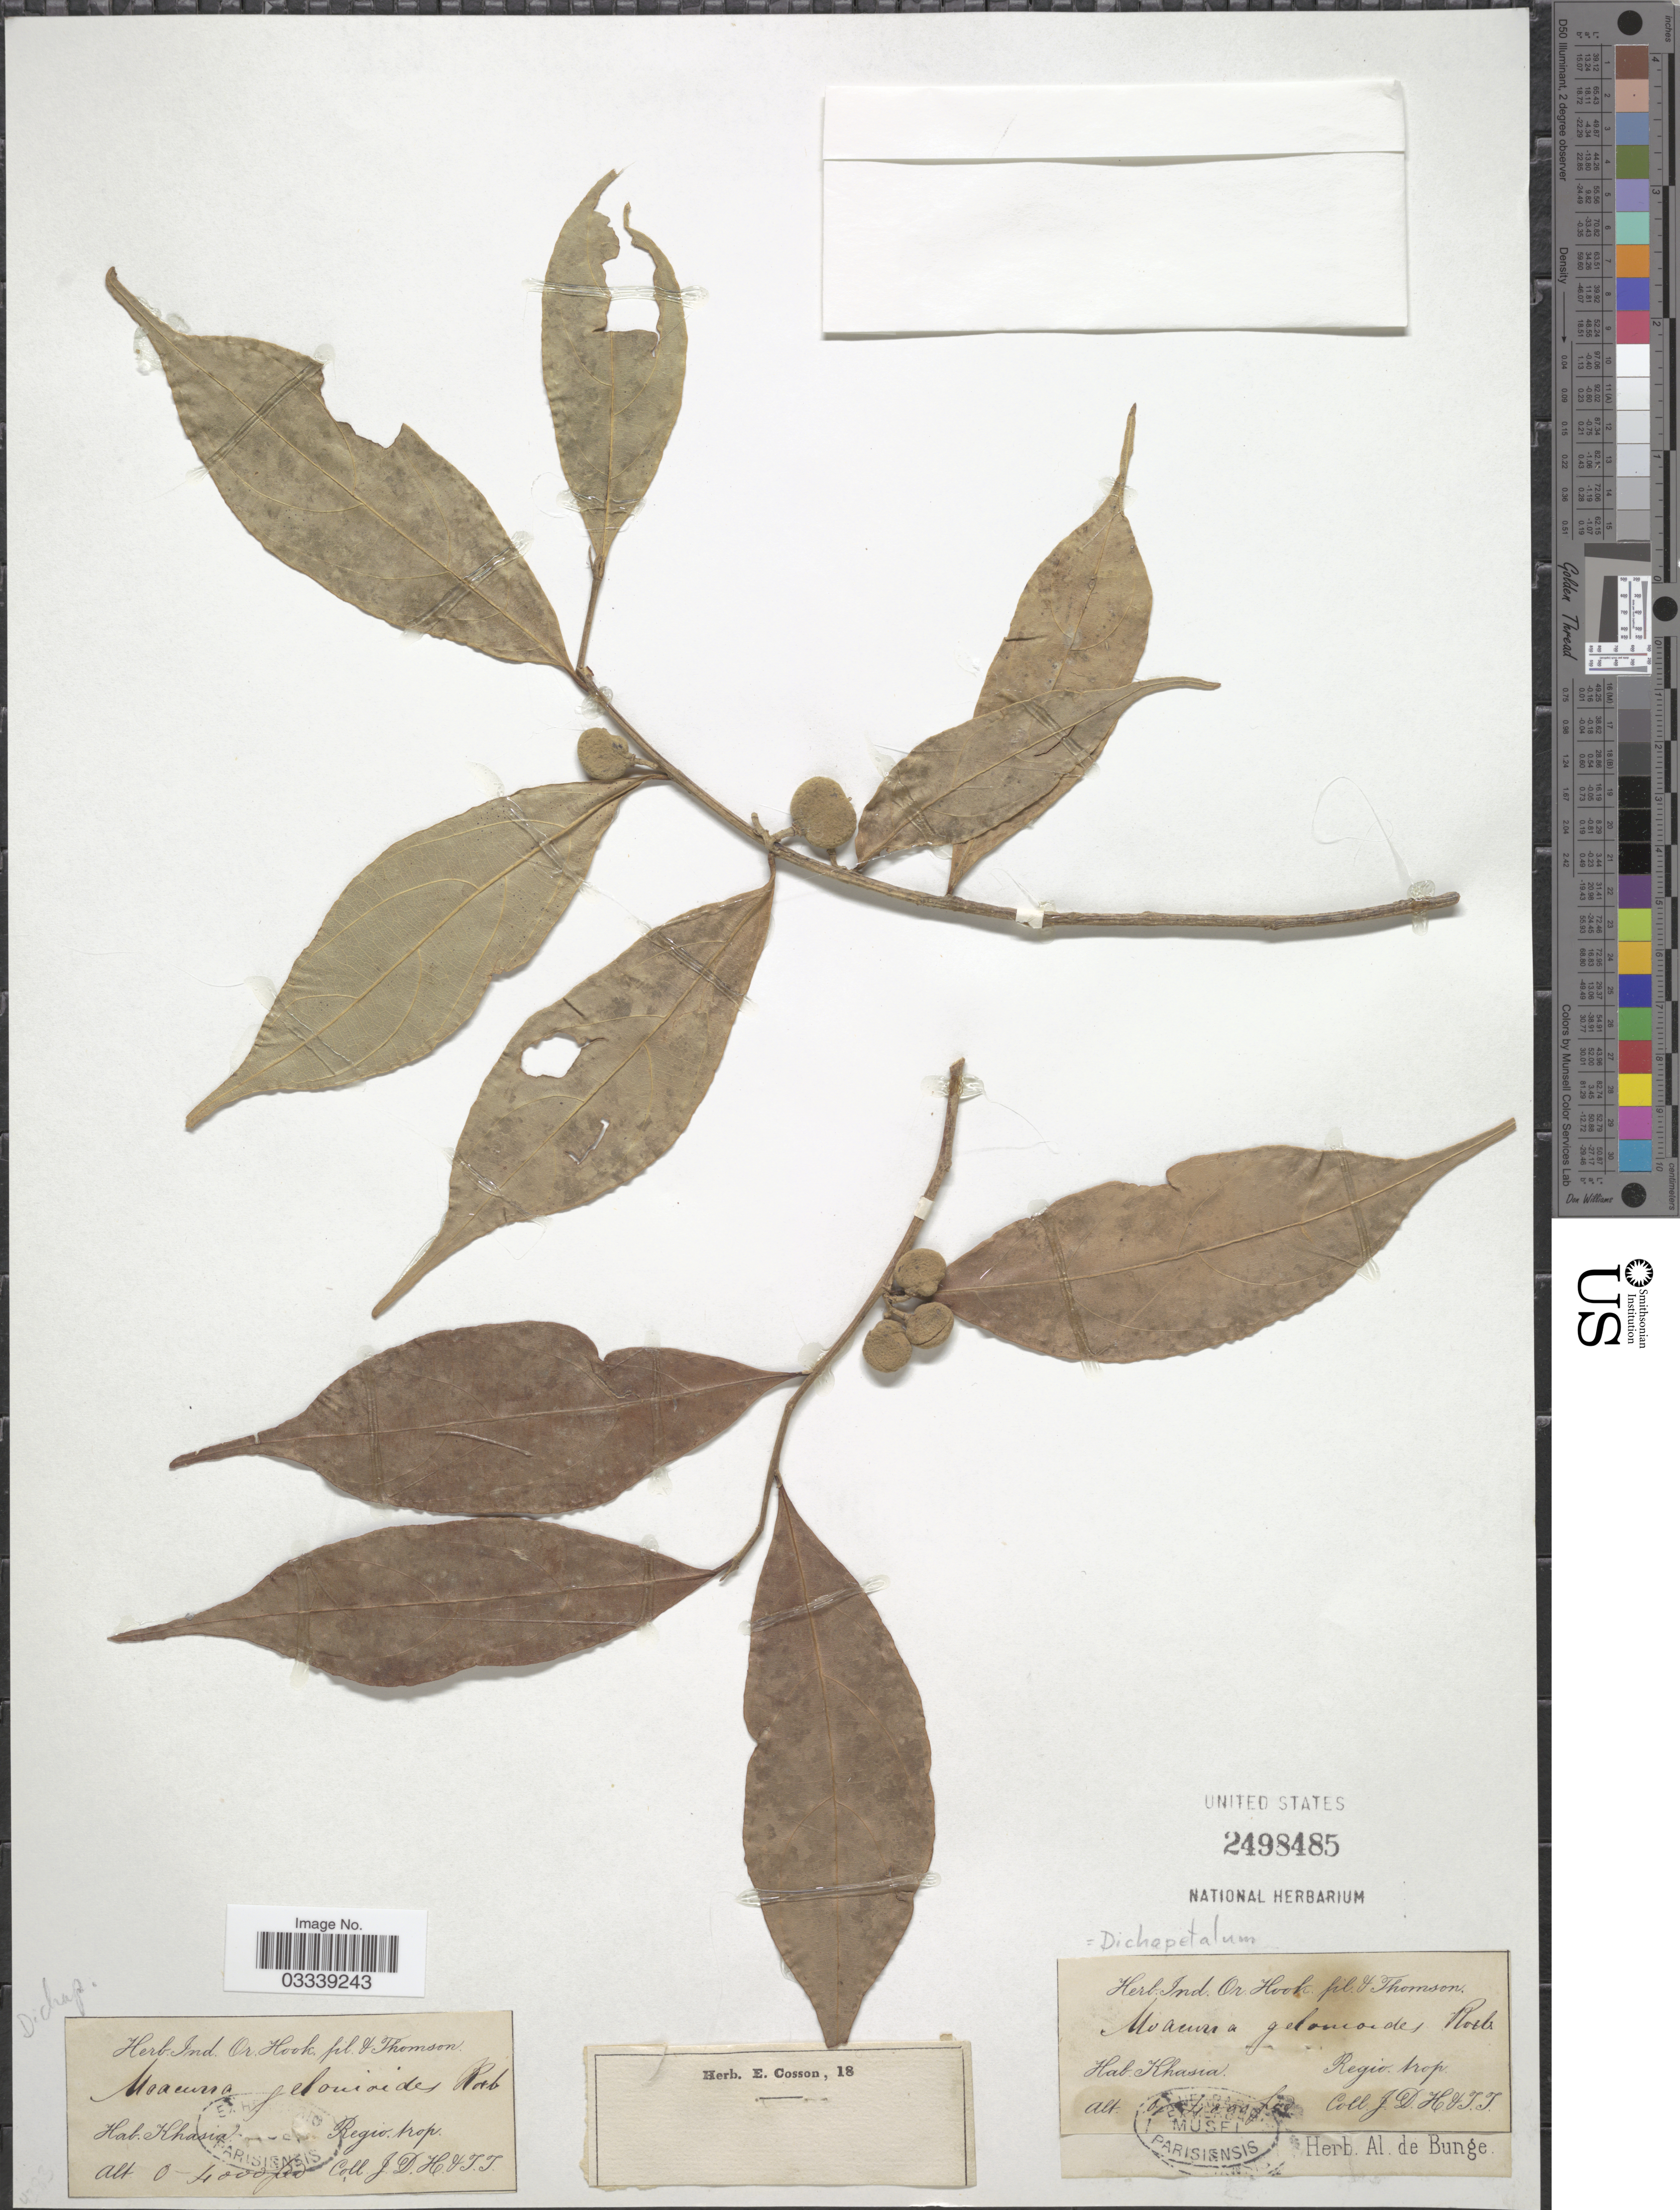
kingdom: Plantae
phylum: Tracheophyta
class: Magnoliopsida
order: Malpighiales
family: Dichapetalaceae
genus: Dichapetalum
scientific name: Dichapetalum gelonioides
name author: (Roxb.) Engl.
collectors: J. D. Hooker & T. Thomson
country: India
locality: Khasia, Regio. trop.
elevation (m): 0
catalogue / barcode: US 2498485